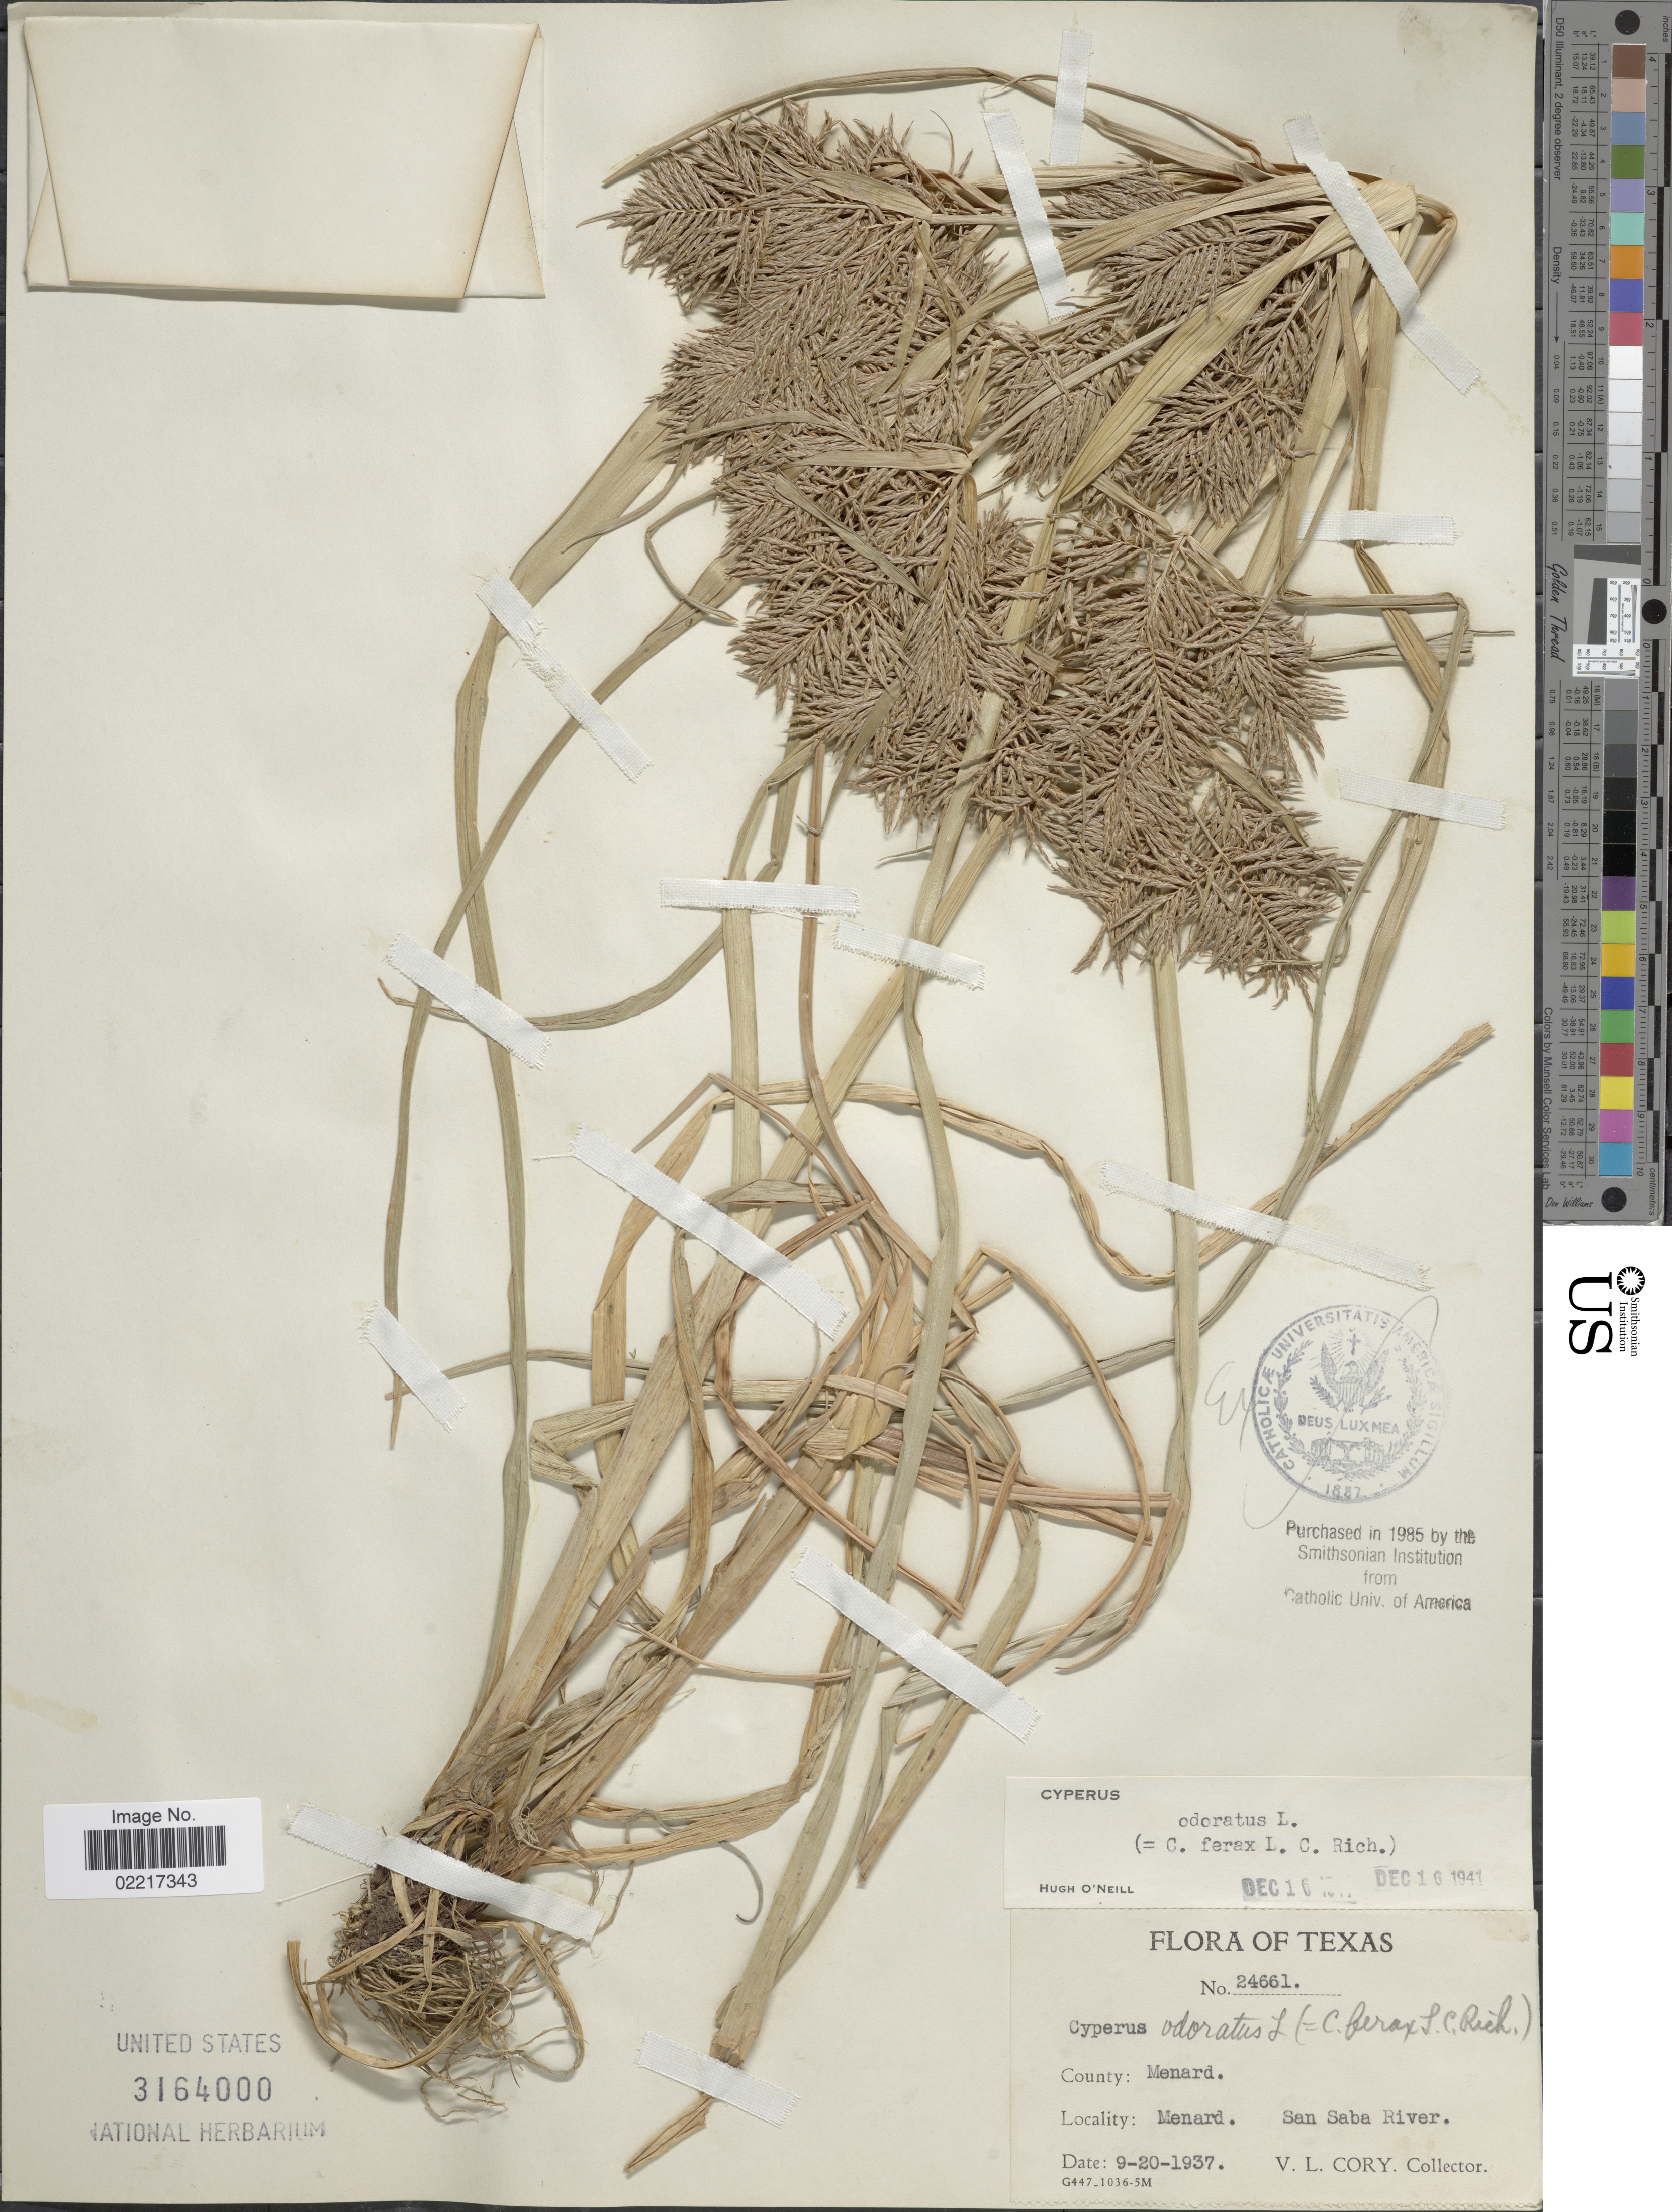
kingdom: Plantae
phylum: Tracheophyta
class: Liliopsida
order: Poales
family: Cyperaceae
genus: Cyperus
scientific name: Cyperus odoratus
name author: L.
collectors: V. Cory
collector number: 24661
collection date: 1937-09-20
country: United States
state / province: Texas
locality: County: Menard, Menard, San Saba River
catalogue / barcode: US 3164000